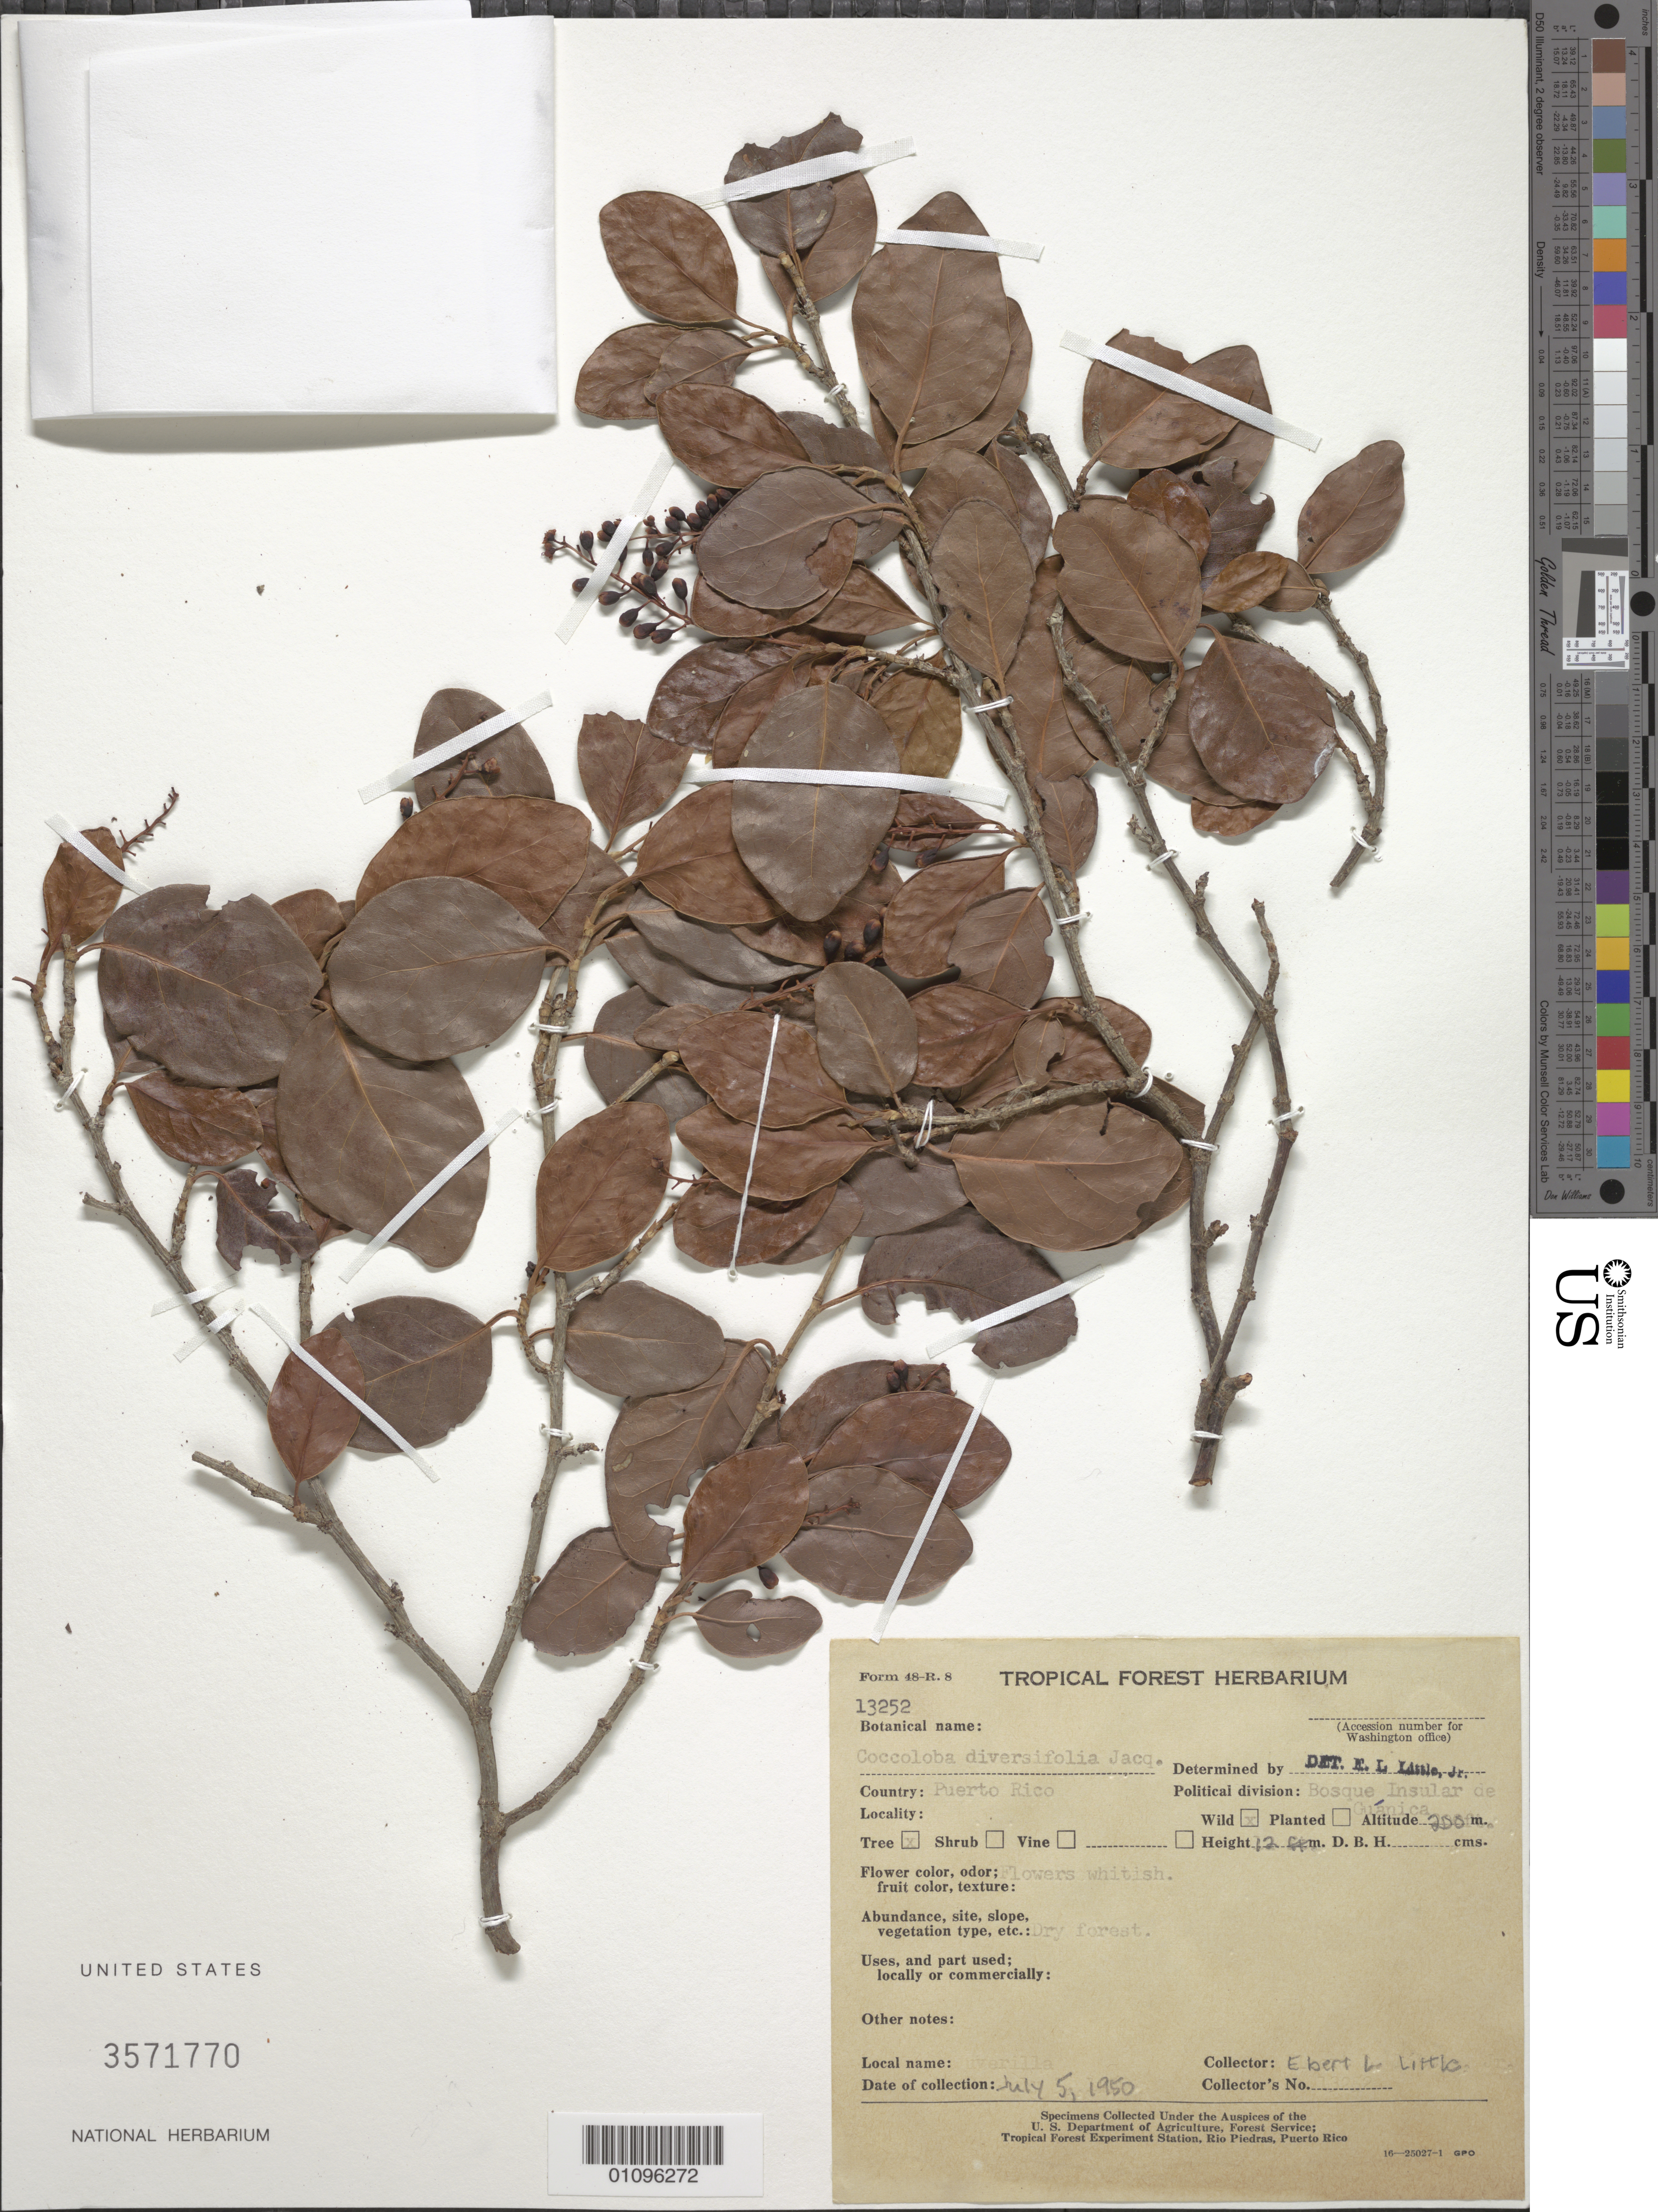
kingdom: Plantae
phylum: Tracheophyta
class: Magnoliopsida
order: Caryophyllales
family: Polygonaceae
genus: Coccoloba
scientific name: Coccoloba diversifolia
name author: Jacq.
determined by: Little, Elbert L., Jr., (FSSR), United States Department of Agriculture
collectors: E. L. Little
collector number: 13252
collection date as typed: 05 Jul 1950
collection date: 1950-07-05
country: Puerto Rico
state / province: Guánica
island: Puerto Rico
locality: Bosque Insular de Guánica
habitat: Dry forest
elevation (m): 61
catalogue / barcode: US 3571770